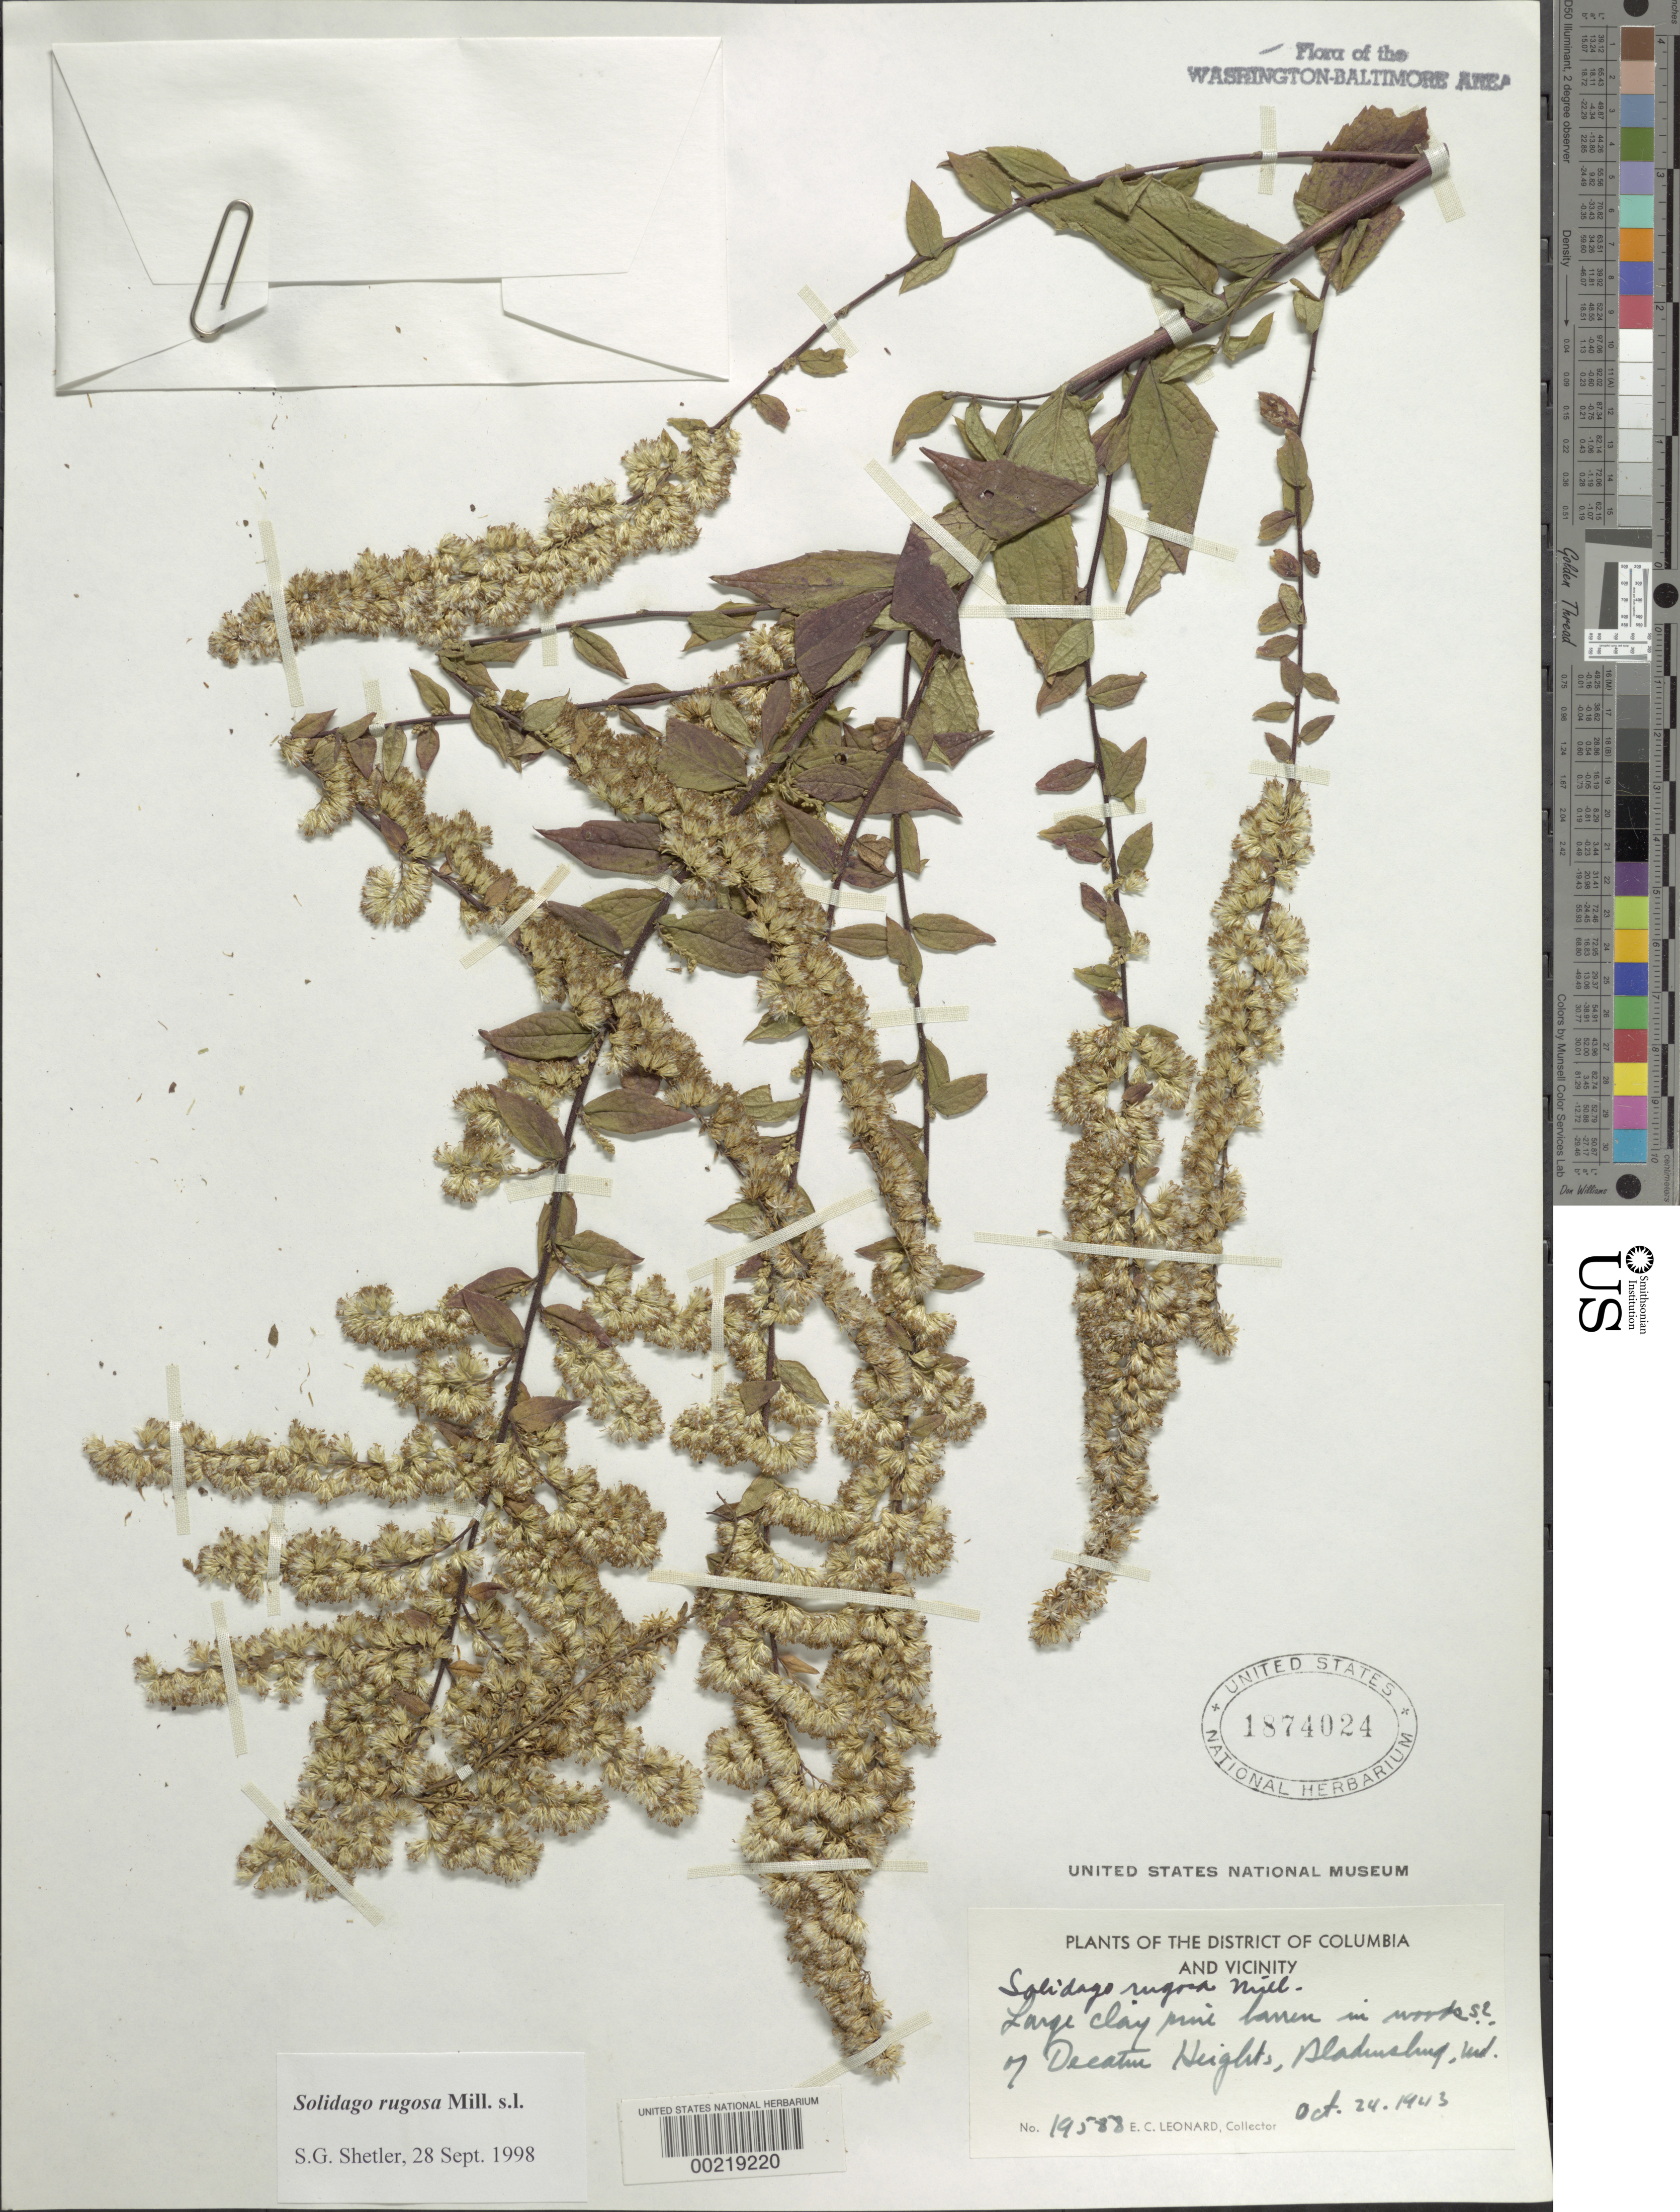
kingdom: Plantae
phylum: Tracheophyta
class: Magnoliopsida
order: Asterales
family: Asteraceae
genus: Solidago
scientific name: Solidago rugosa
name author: Mill.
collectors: E. C. Leonard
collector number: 19588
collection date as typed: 24 Oct 1943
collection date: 1943-10-24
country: United States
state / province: Maryland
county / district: Prince George's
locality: SE of Decatur Heights, Bladensburg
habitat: Large clay pine barren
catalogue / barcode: US 1874024